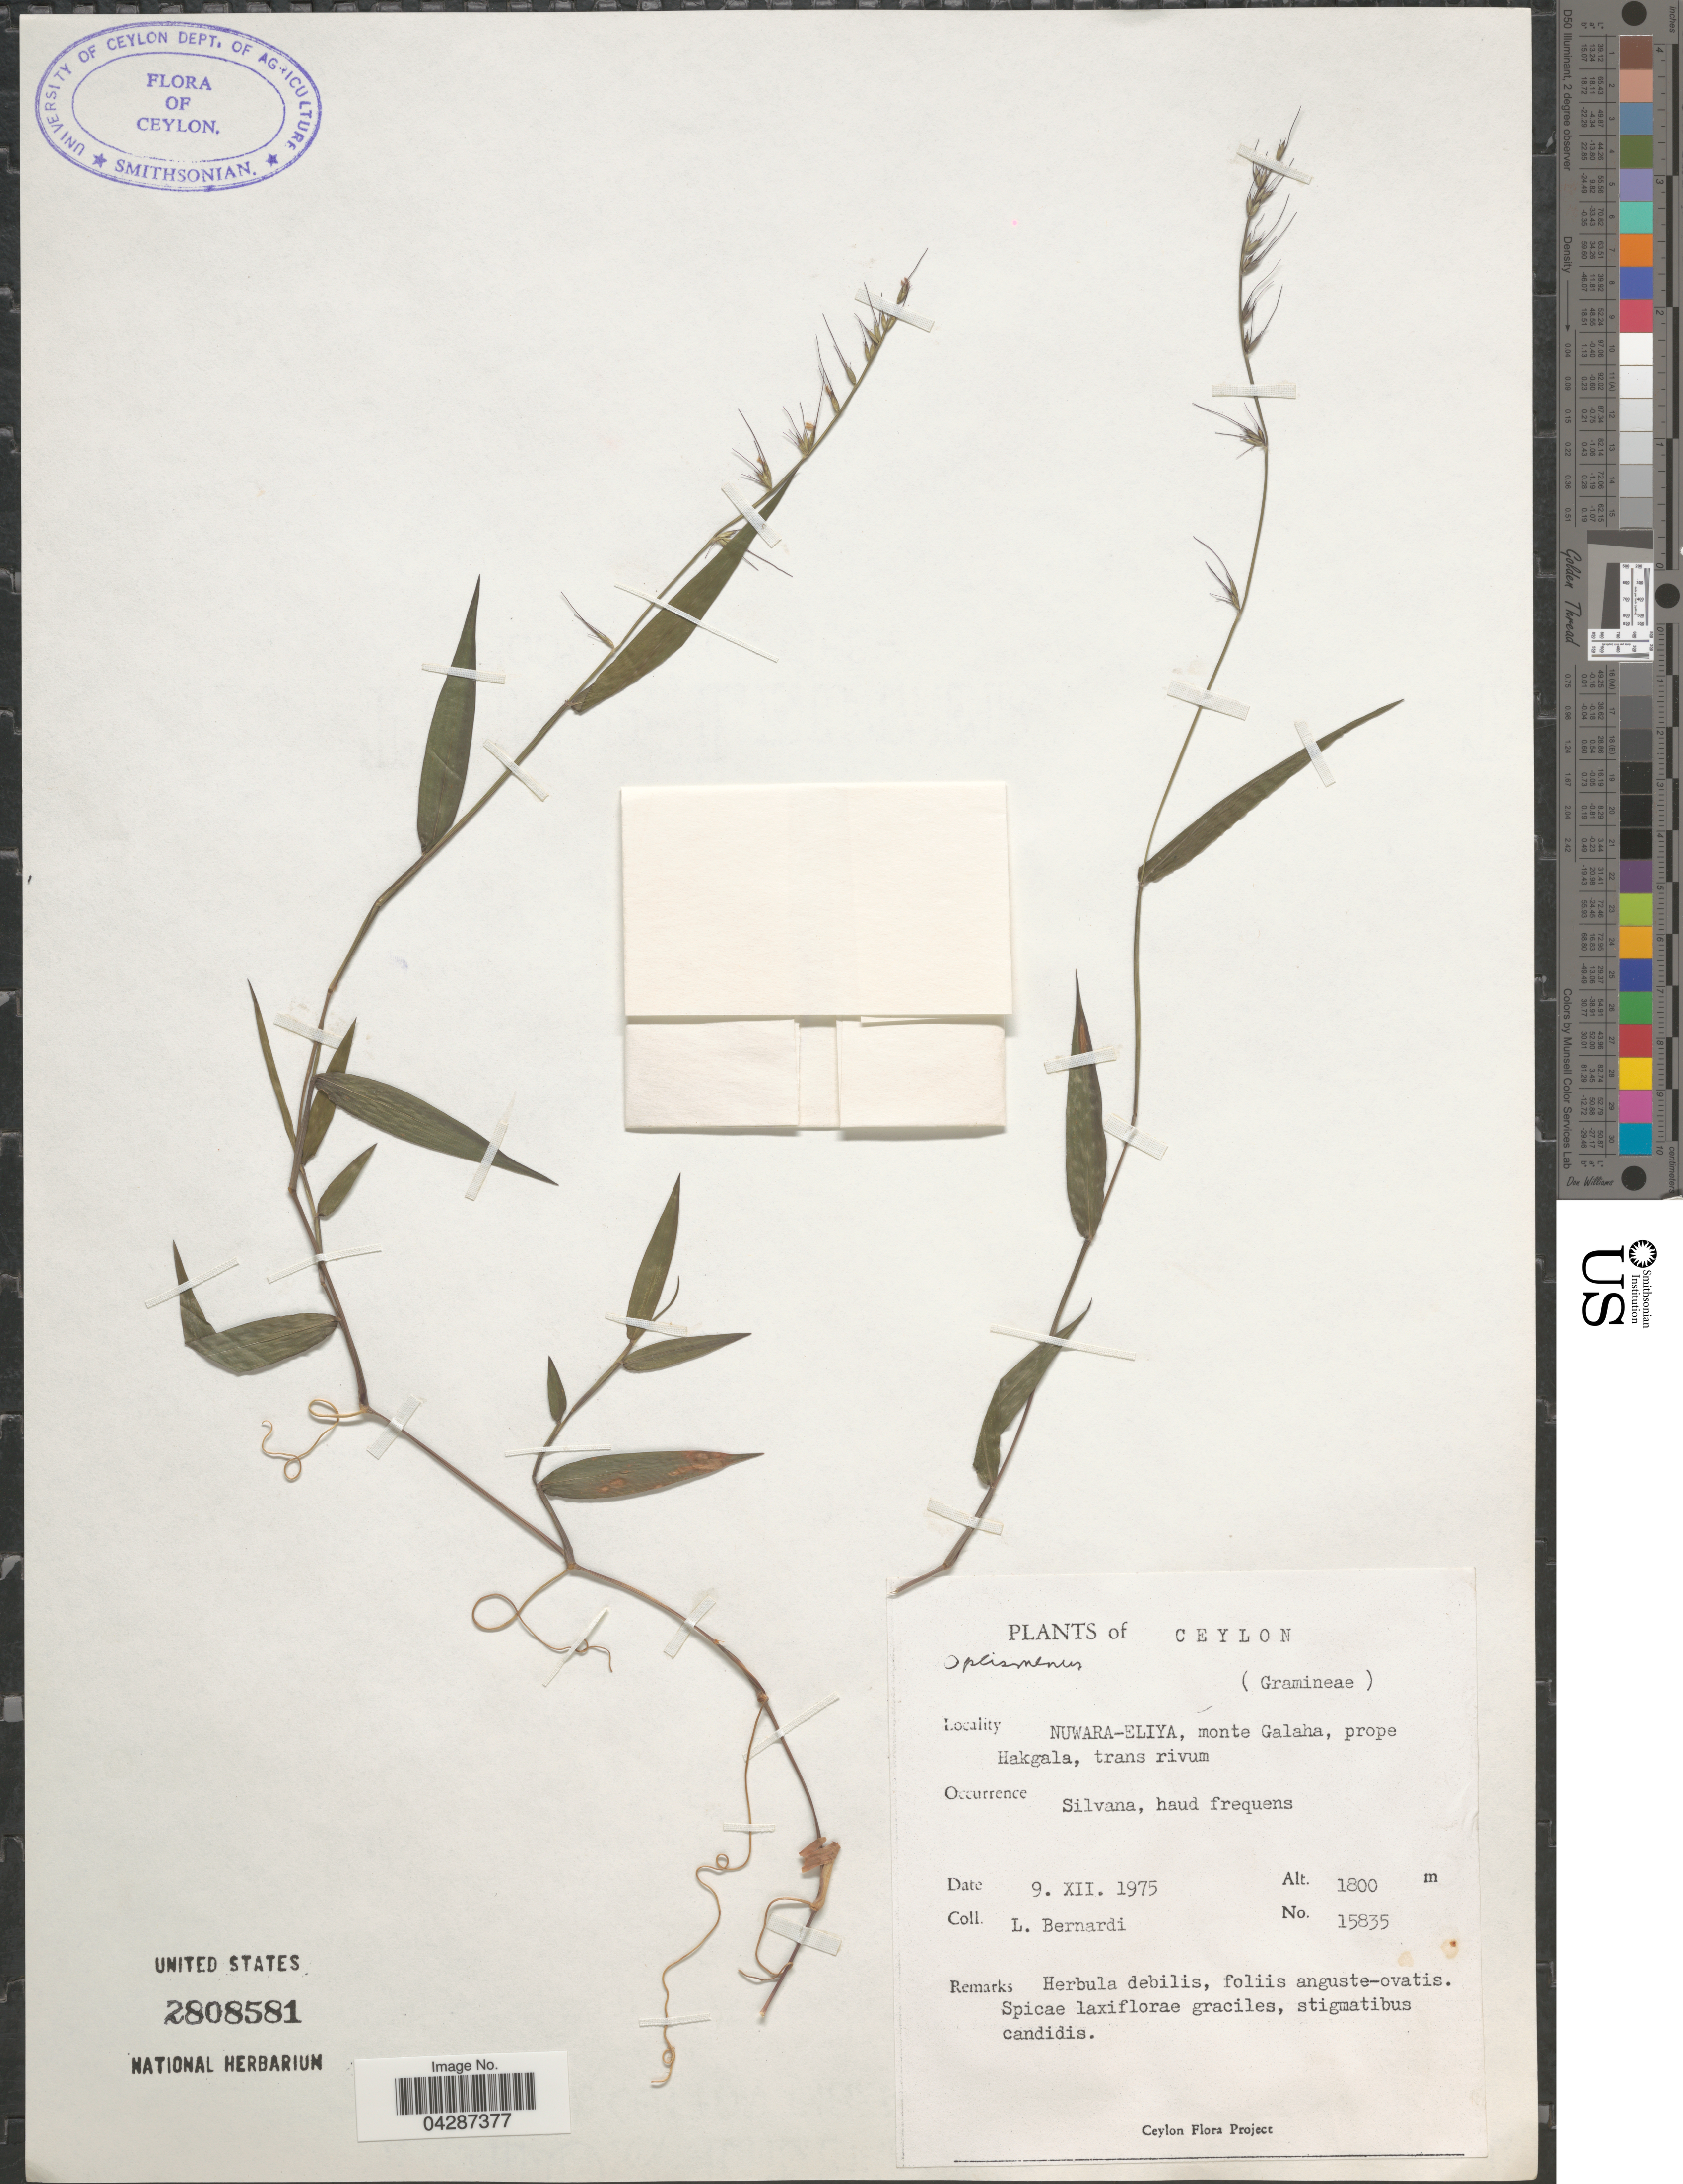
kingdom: Plantae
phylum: Tracheophyta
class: Liliopsida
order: Poales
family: Poaceae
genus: Oplismenus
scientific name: Oplismenus sp.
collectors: L. Bernardi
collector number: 15835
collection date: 1975-12-09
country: Sri Lanka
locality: Ceylon. Nuwara-Eliya, monte Galaha, prope Hakgala, trans rivum.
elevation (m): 1800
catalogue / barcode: US 2808581